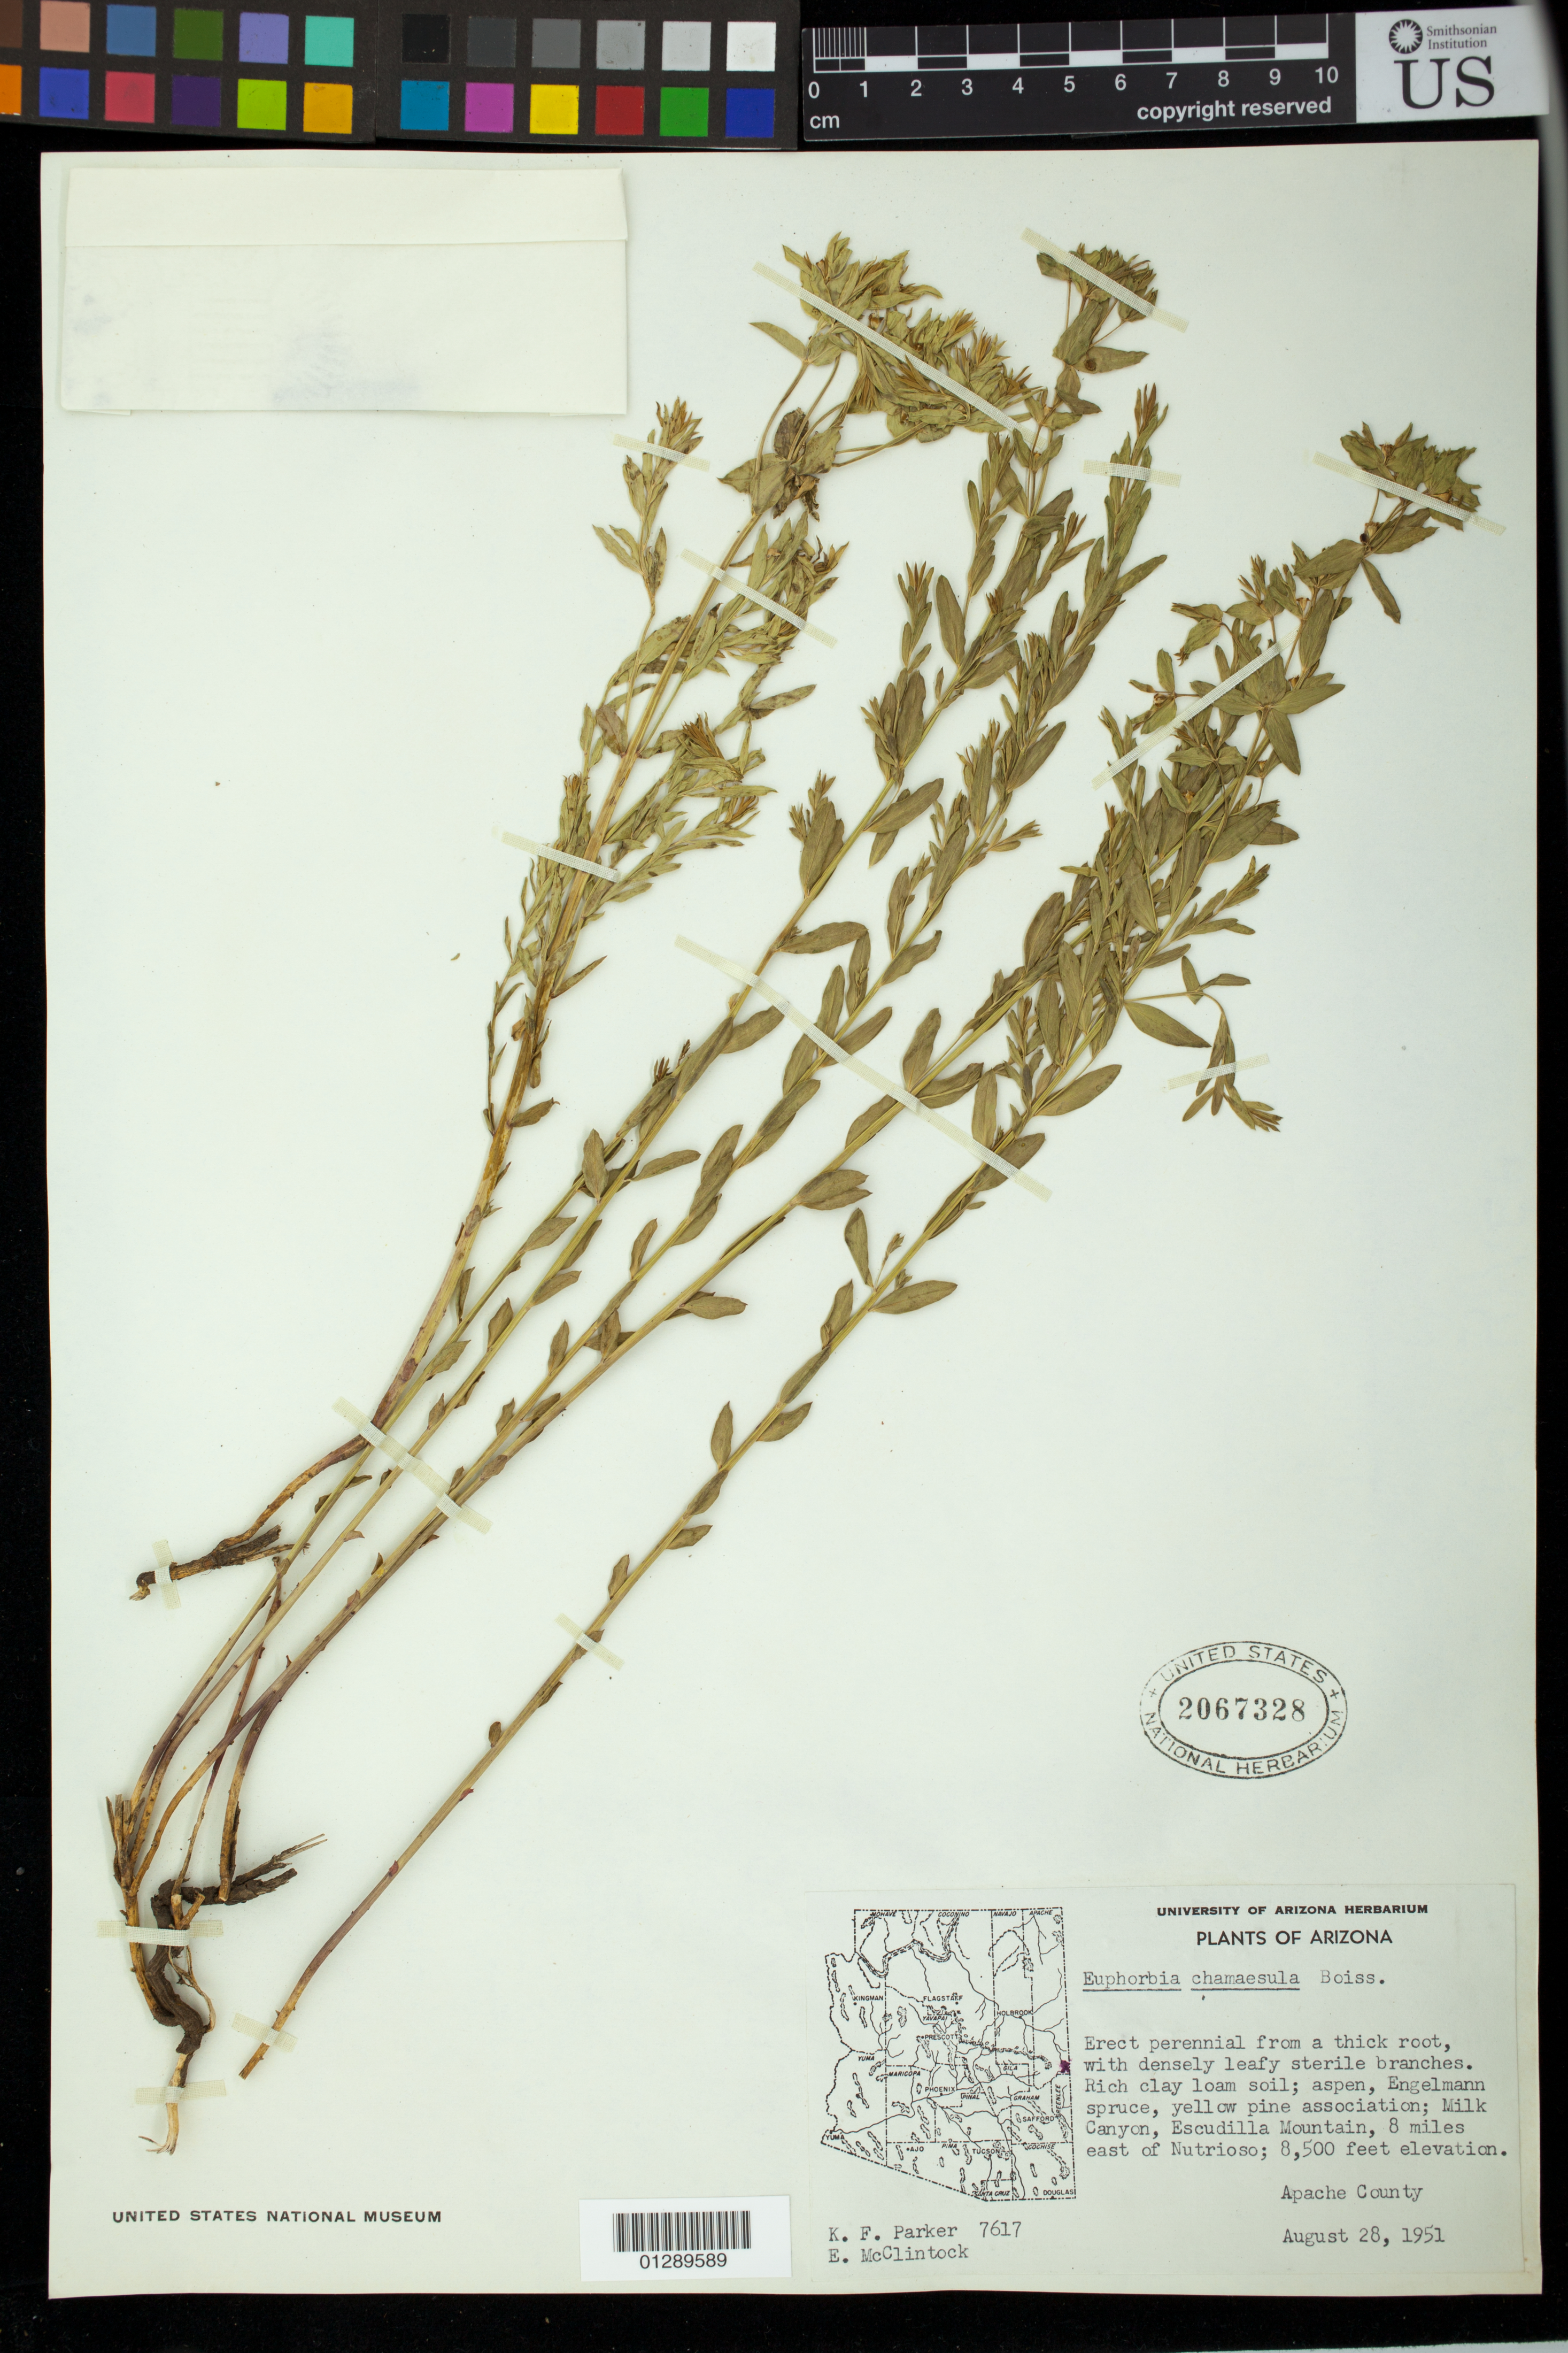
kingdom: Plantae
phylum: Tracheophyta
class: Magnoliopsida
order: Malpighiales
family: Euphorbiaceae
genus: Euphorbia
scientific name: Euphorbia chamaecaula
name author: Weath.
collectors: K. F. Parker & E. McClintock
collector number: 7617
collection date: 1951-08-28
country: United States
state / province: Arizona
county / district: Apache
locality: Milk Canyon, Escudilla Mountain, 8 miles east of Nutrioso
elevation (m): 2591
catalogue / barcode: US 2067328